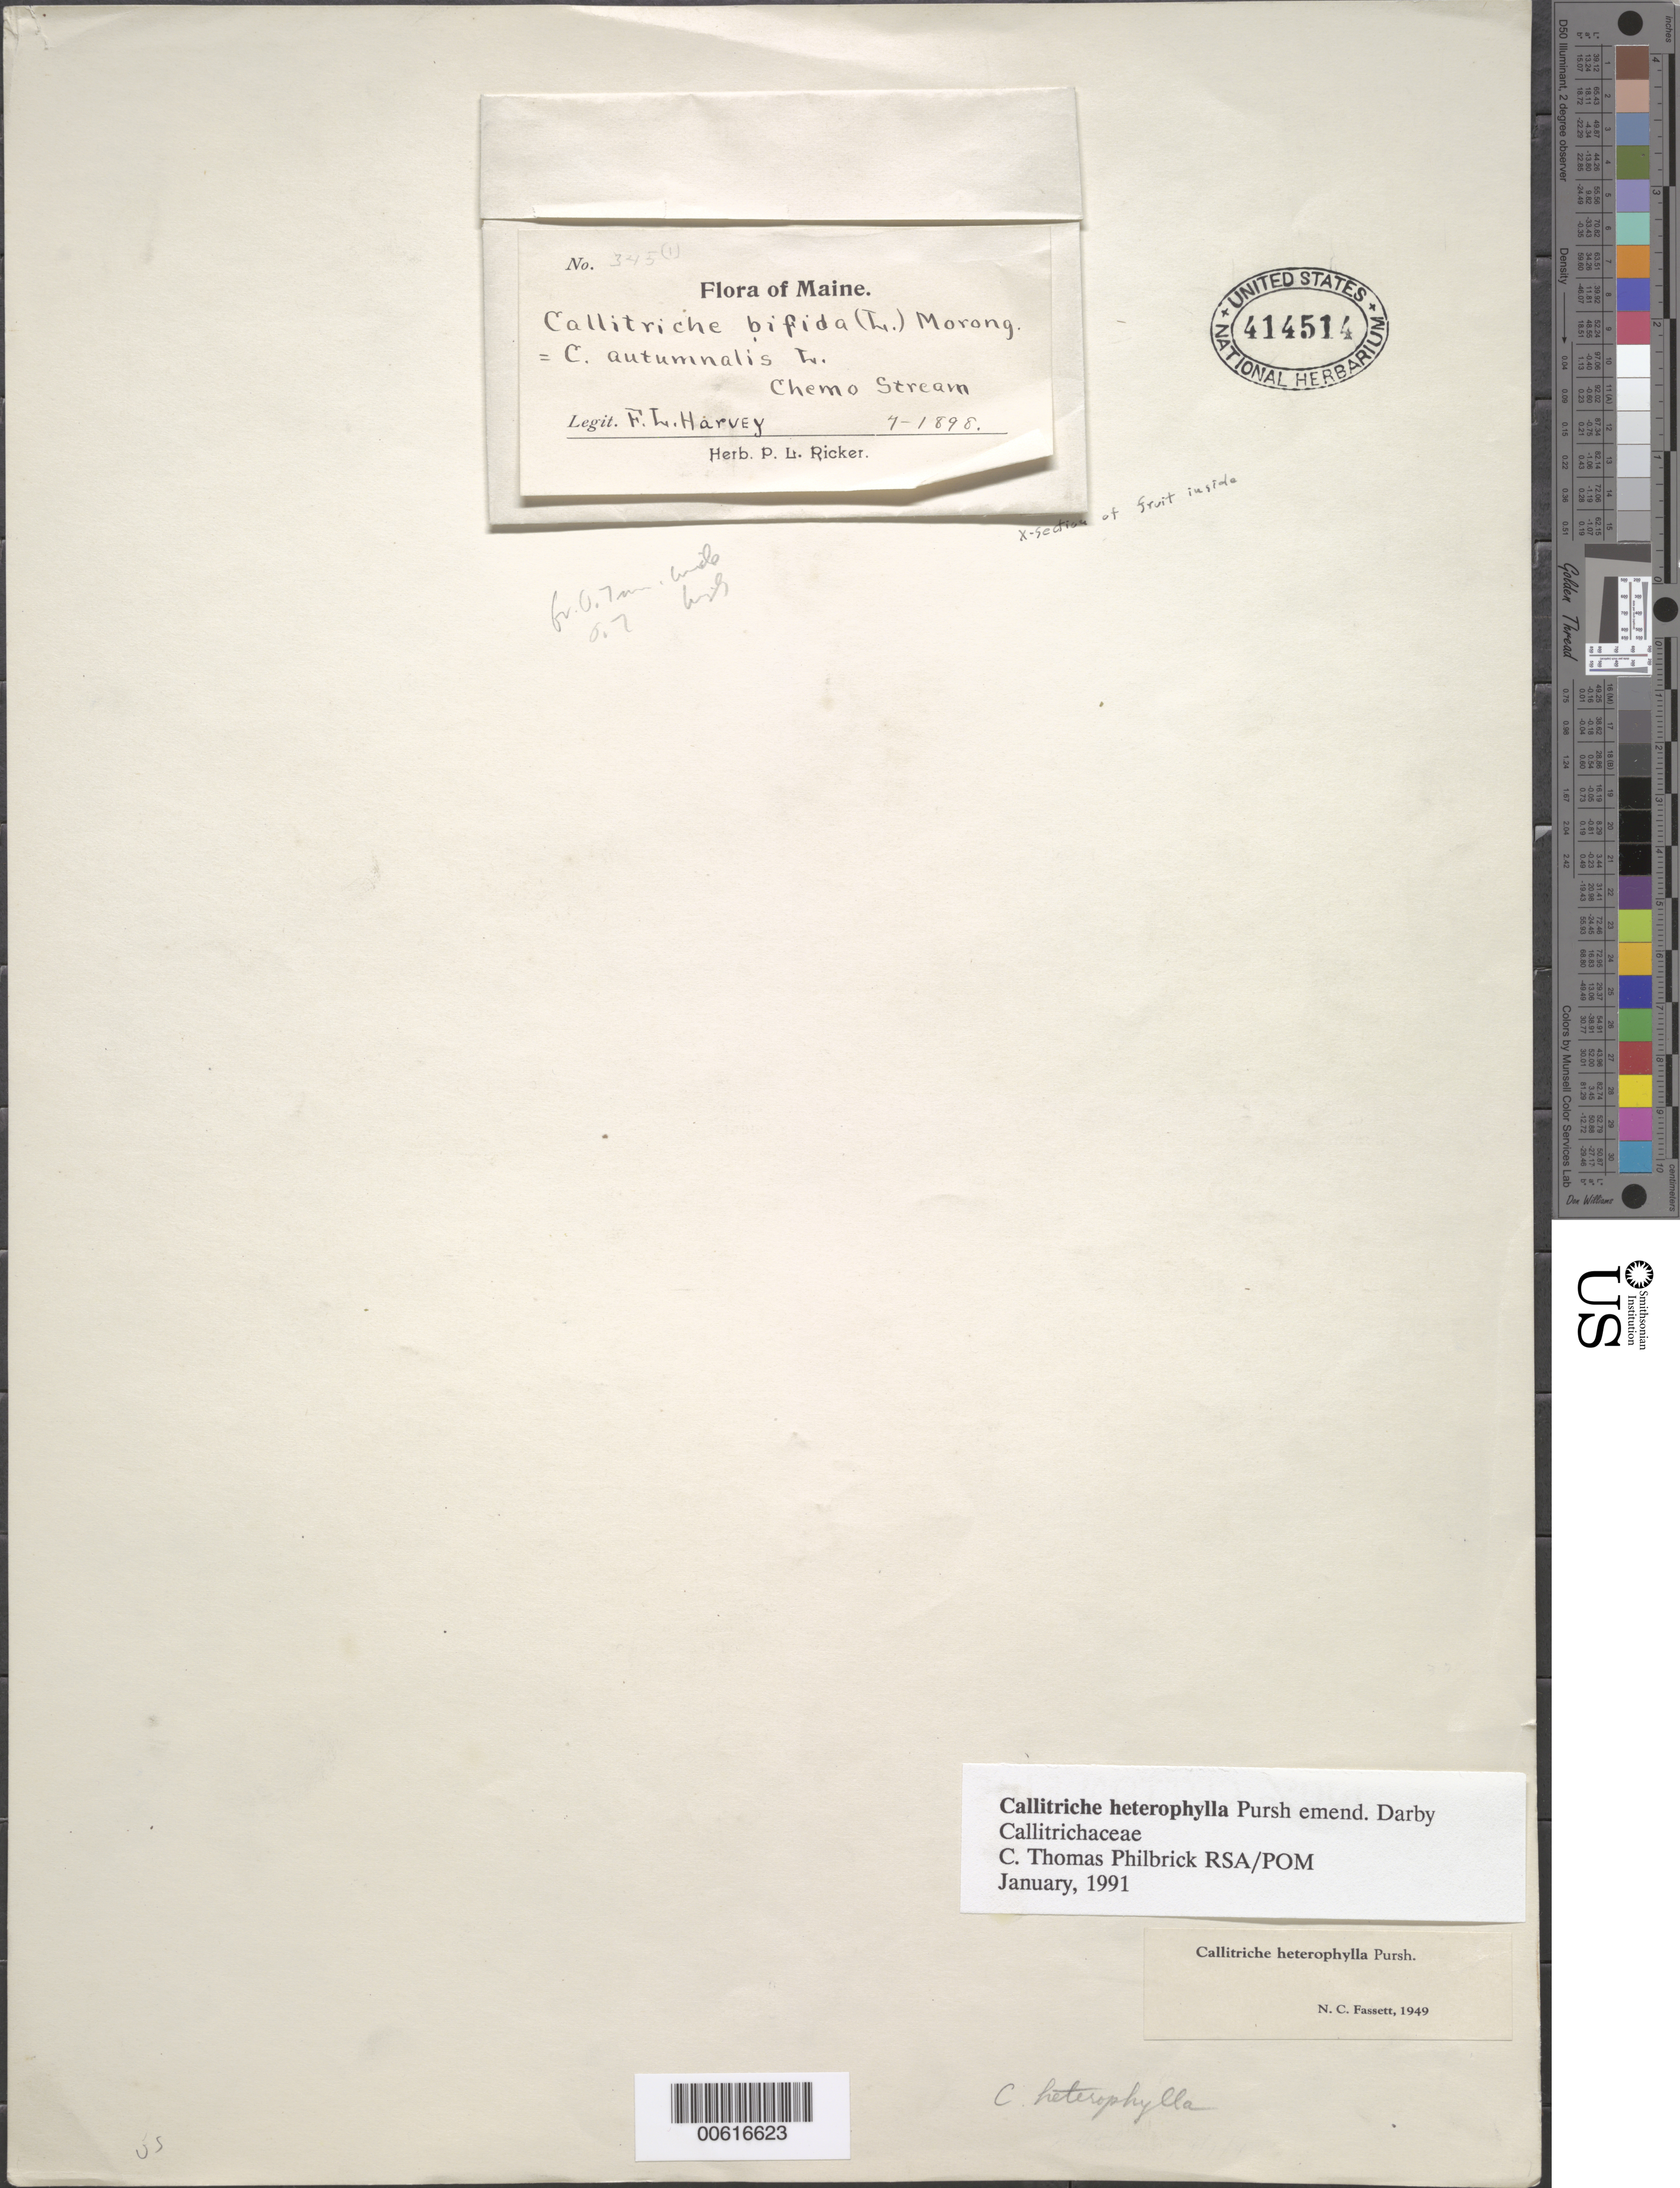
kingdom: Plantae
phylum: Tracheophyta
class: Magnoliopsida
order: Lamiales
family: Plantaginaceae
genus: Callitriche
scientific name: Callitriche heterophylla Pursh emend. Darby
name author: Pursh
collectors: F. L. Harvey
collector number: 345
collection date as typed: Jul 1898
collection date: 1898-07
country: United States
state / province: Maine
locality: Chemo Stream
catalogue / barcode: US 414514